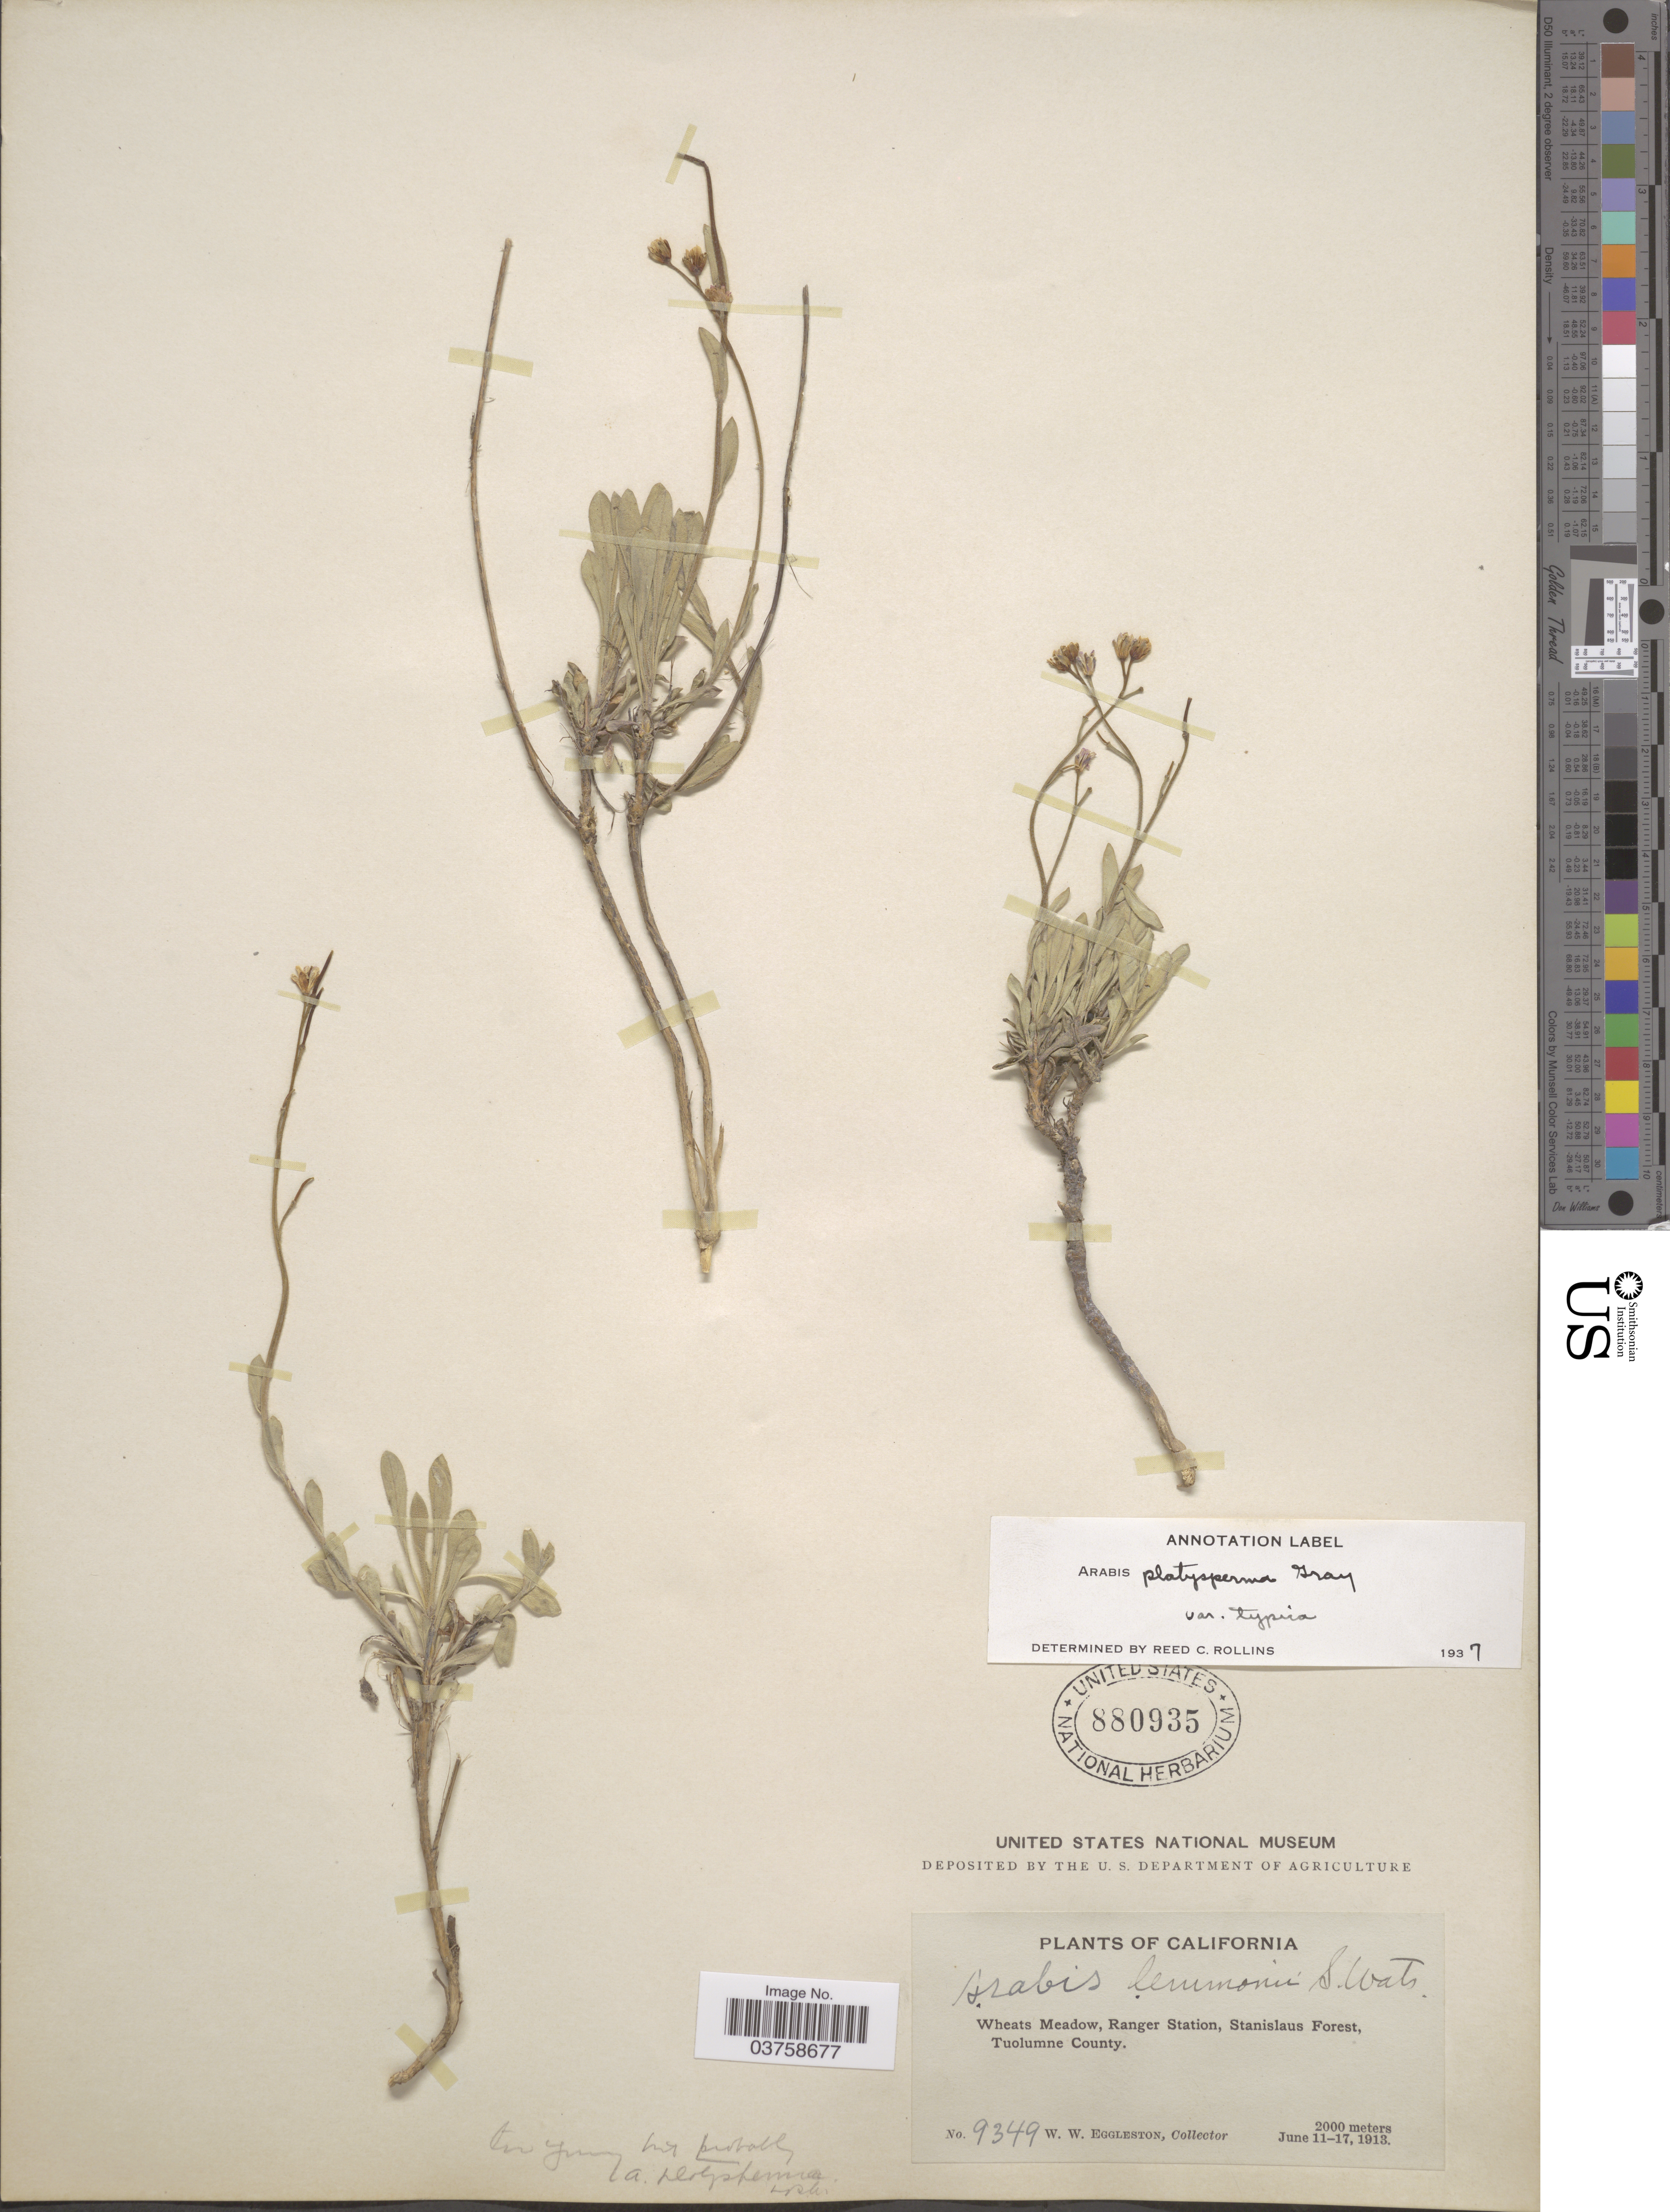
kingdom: Plantae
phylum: Tracheophyta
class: Magnoliopsida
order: Brassicales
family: Brassicaceae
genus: Arabis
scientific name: Arabis platysperma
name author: A. Gray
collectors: W. W. Eggleston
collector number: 9349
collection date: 1913-06-11/1913-06-17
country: United States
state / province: California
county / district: Tuolumne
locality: Wheats Meadow, Ranger Station, Stanislaus Forest, Tuolumme County.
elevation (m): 2000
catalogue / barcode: US 880935